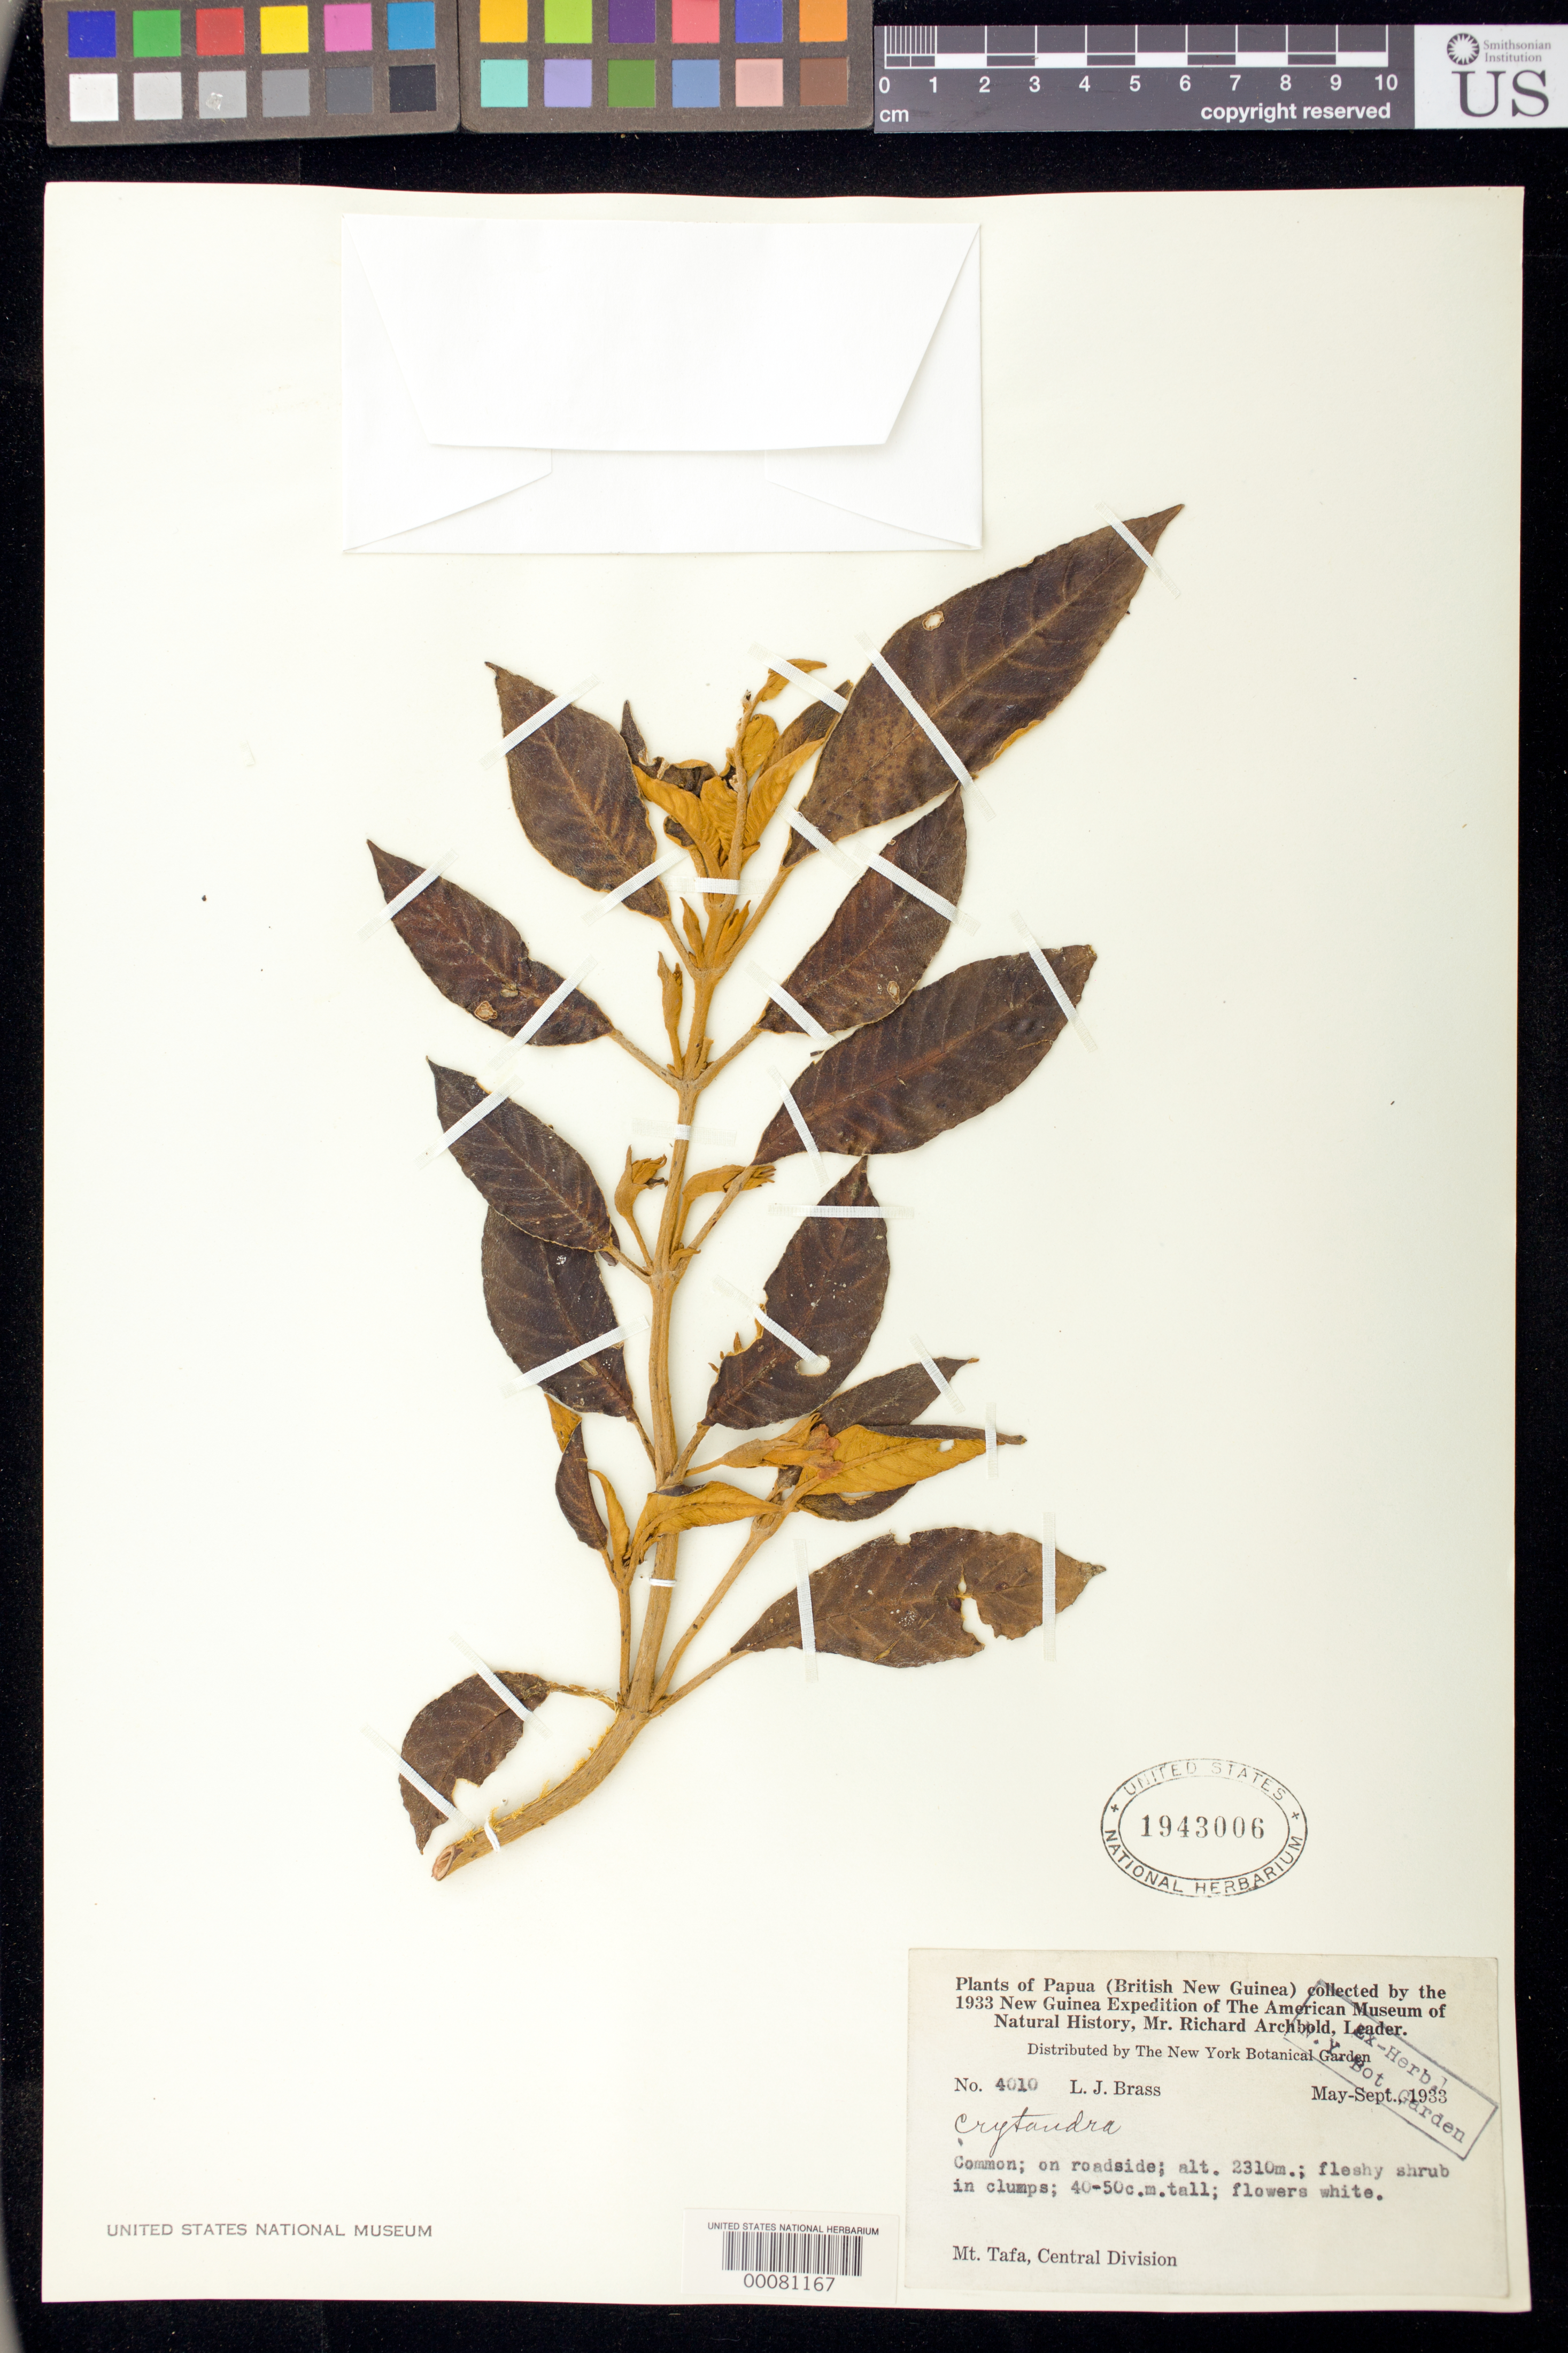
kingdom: Plantae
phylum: Tracheophyta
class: Magnoliopsida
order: Lamiales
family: Gesneriaceae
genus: Cyrtandra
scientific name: Cyrtandra sp.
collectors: L. J. Brass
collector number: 4010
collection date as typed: May-Sep 1933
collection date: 1933-05/1933-09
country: Papua New Guinea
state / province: Central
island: New Guinea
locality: Mt tafa, central division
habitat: Common, on roadside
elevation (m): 2310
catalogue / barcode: US 1943006